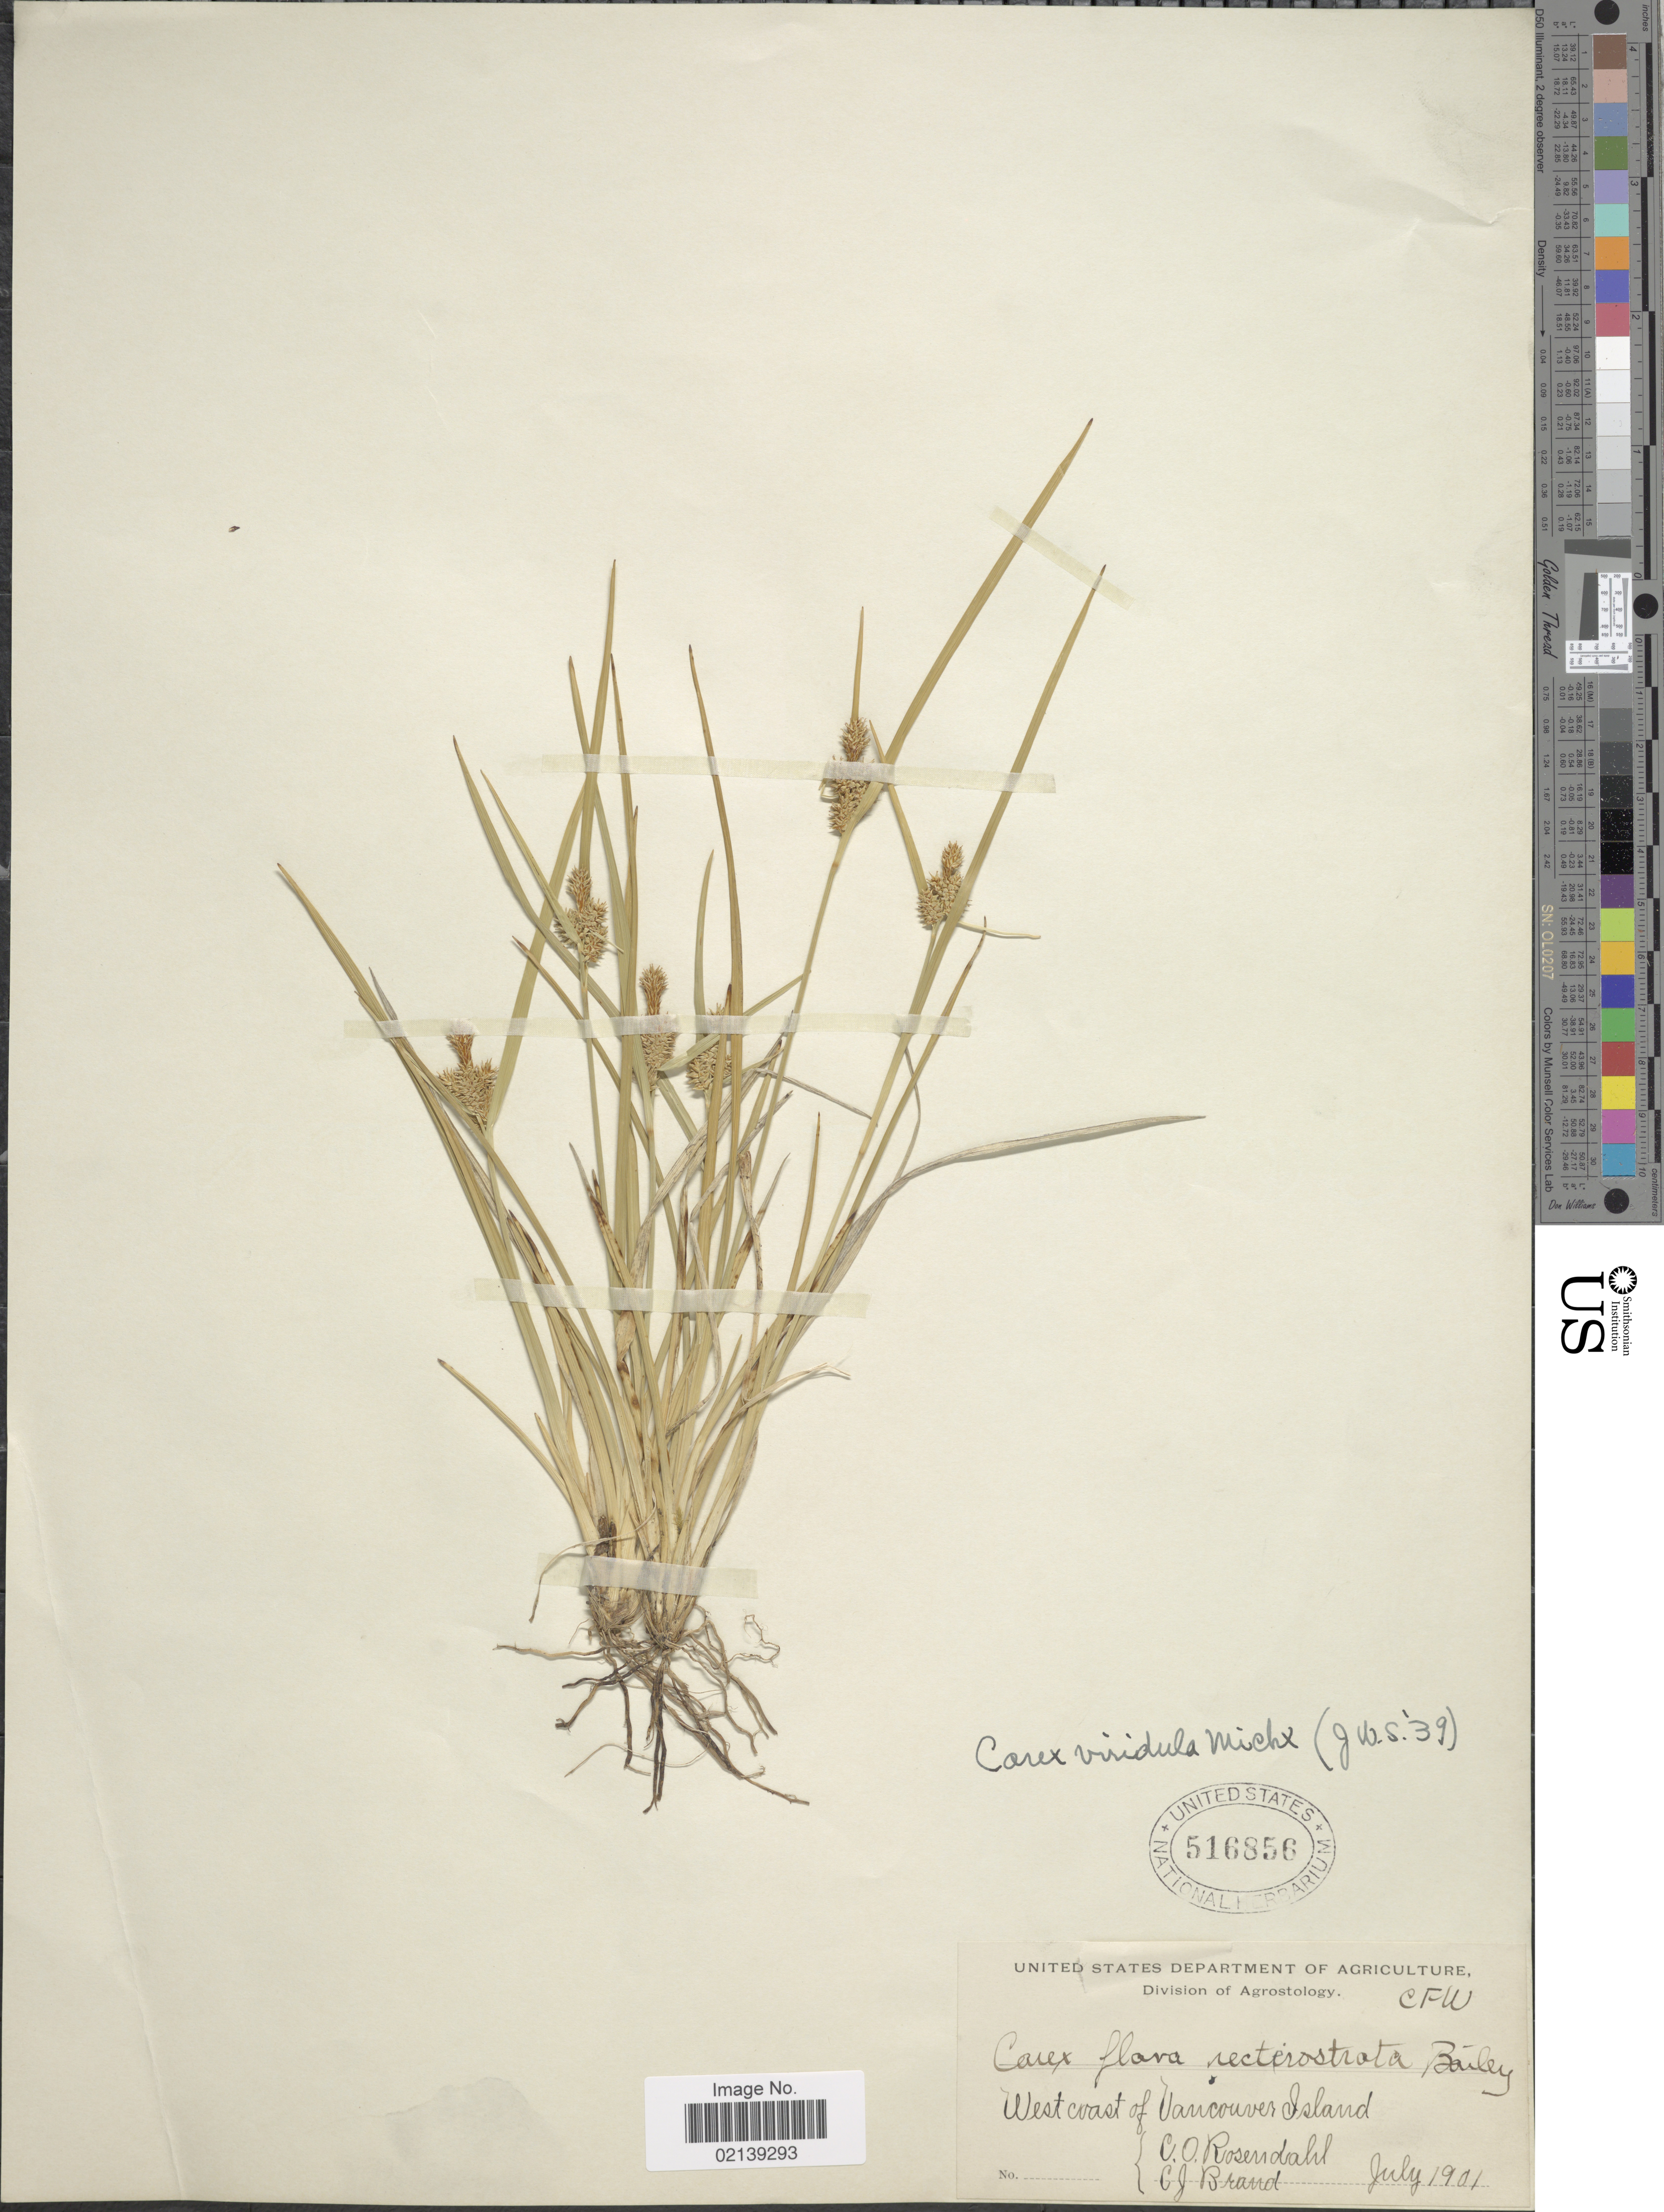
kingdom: Plantae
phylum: Tracheophyta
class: Liliopsida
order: Poales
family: Cyperaceae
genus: Carex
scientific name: Carex oederi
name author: Retz.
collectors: C. O. Rosendahl & C. J. Brand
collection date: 1901-07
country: Canada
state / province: British Columbia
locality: West coast of Vancouver Island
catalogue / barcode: US 516856